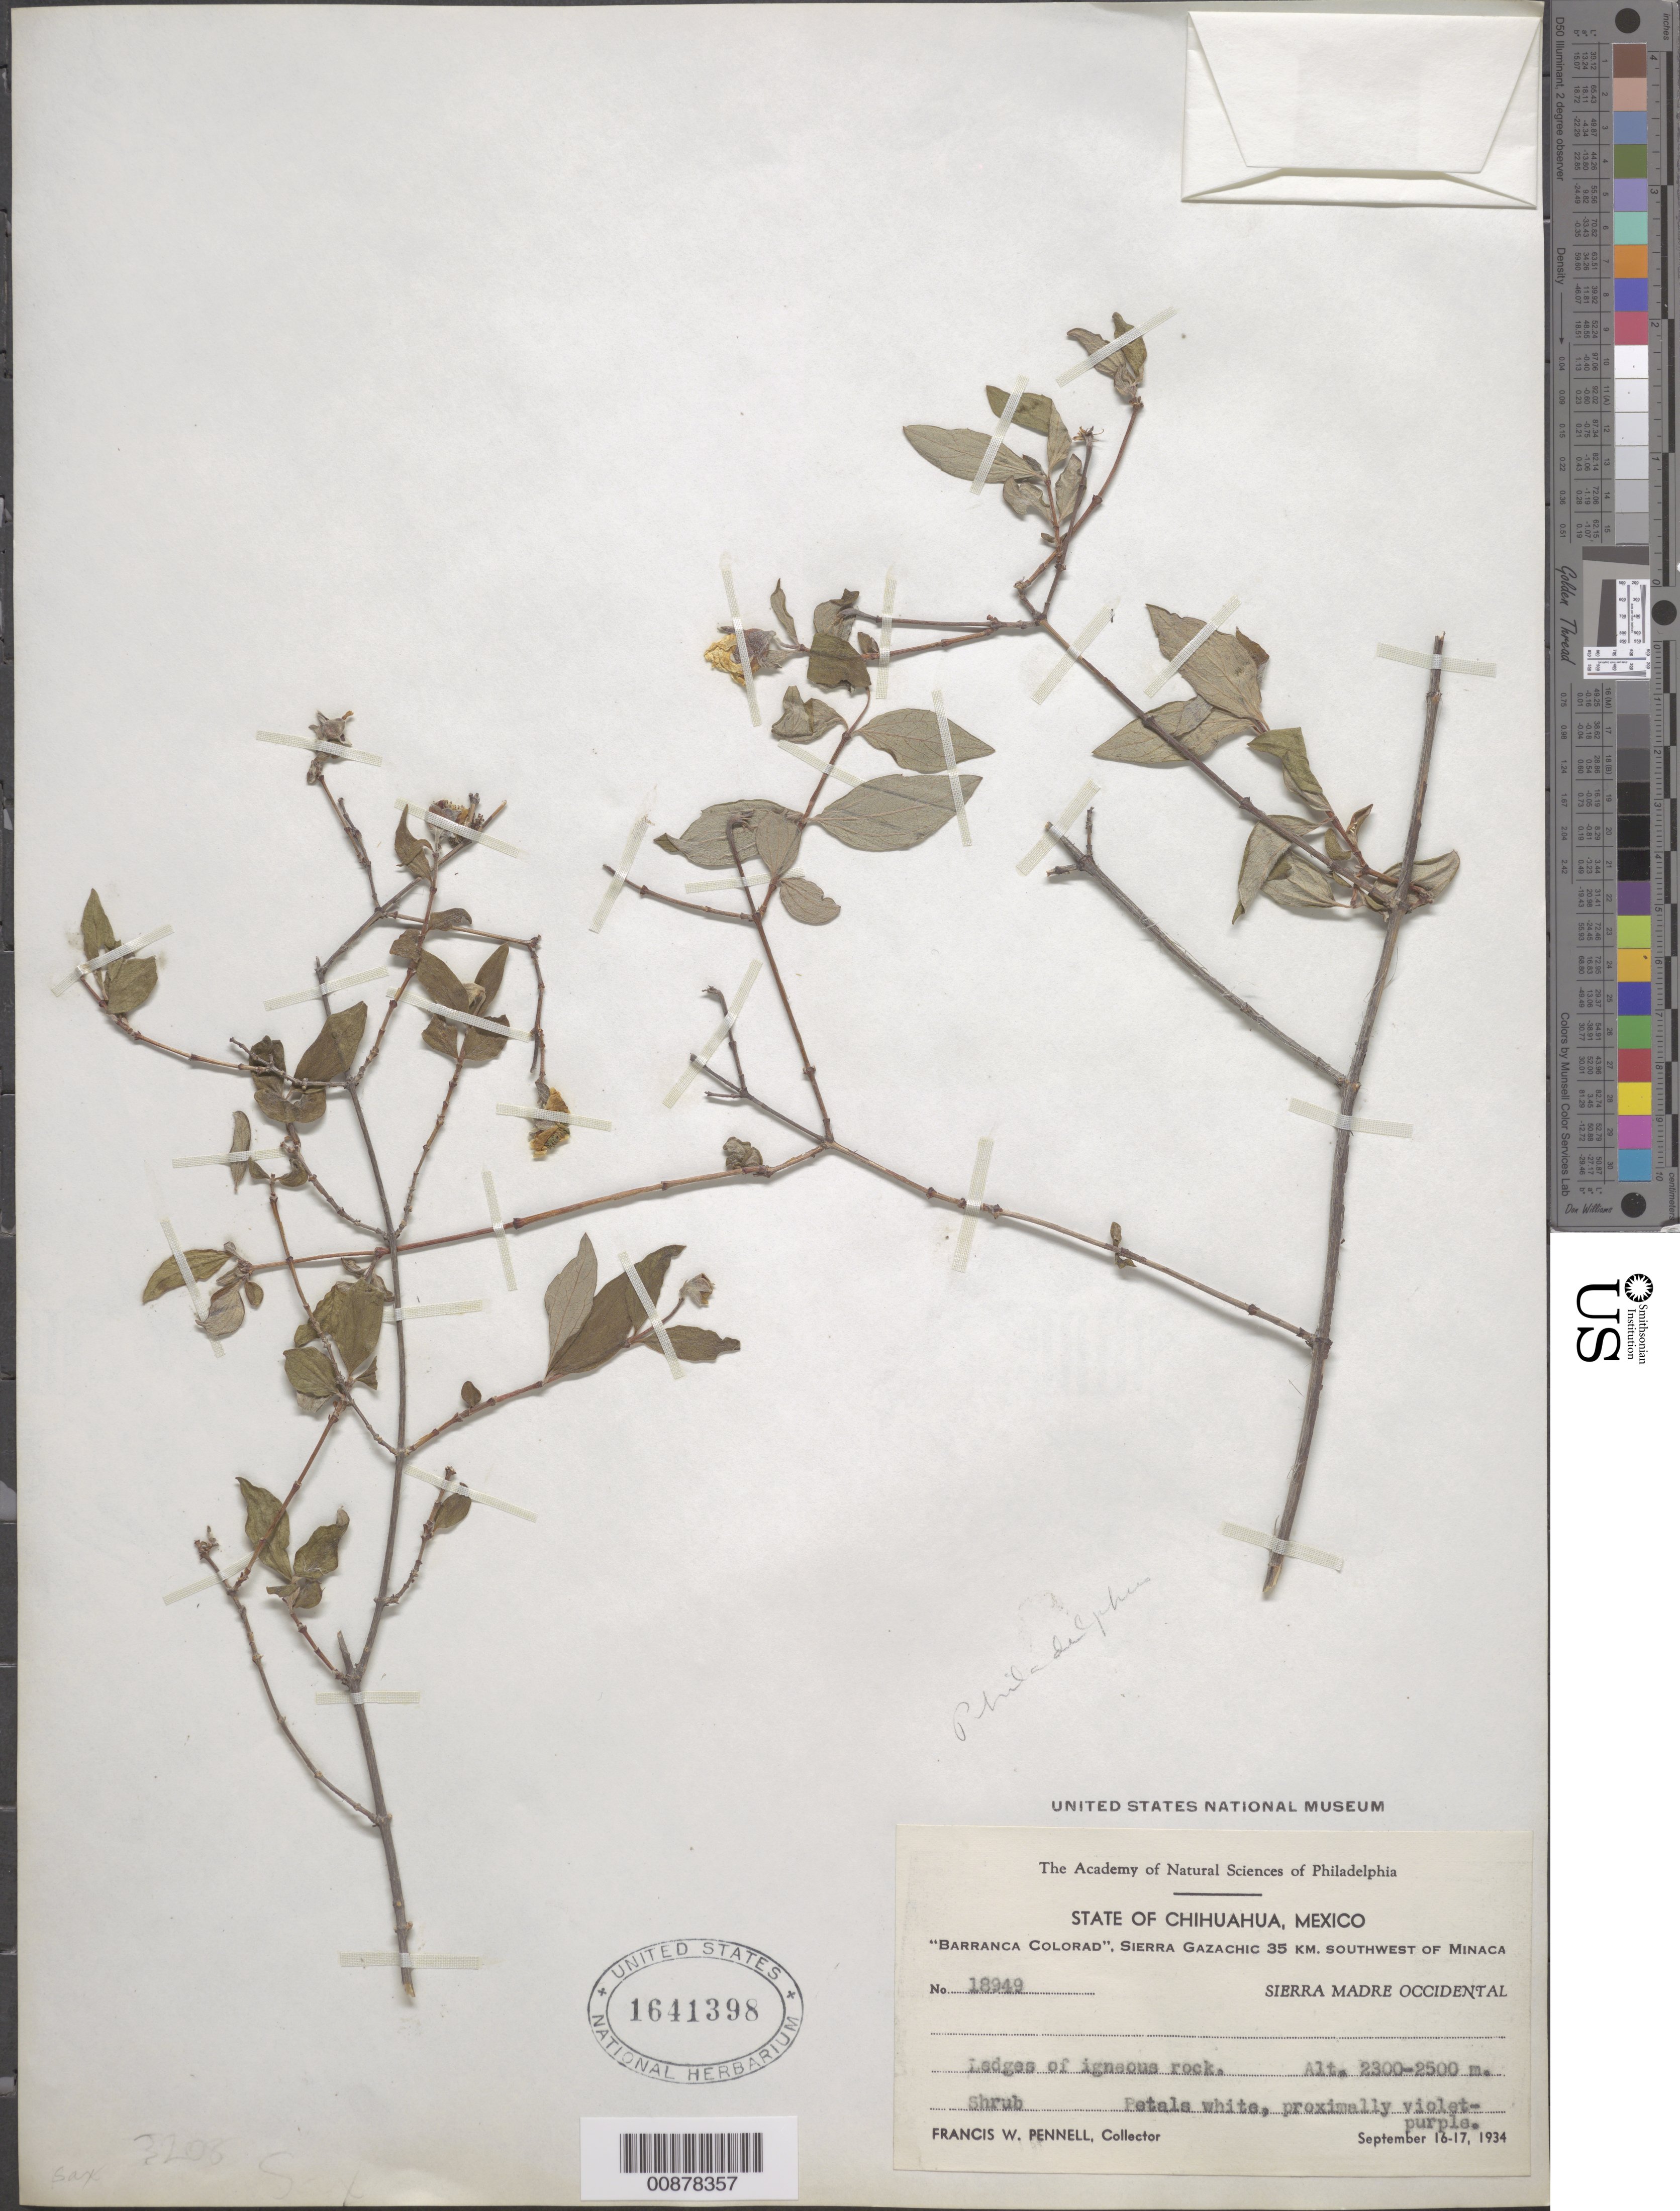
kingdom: Plantae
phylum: Tracheophyta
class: Magnoliopsida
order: Cornales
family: Hydrangeaceae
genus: Philadelphus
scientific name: Philadelphus sp.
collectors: F. W. Pennell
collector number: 18949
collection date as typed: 16 Sep 1934 to 17 Sep 1934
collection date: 1934-09-16/1934-09-17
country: Mexico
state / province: Chihuahua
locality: Barranca Colorad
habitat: Ledges of igneous rock.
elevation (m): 2500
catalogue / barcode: US 1641398